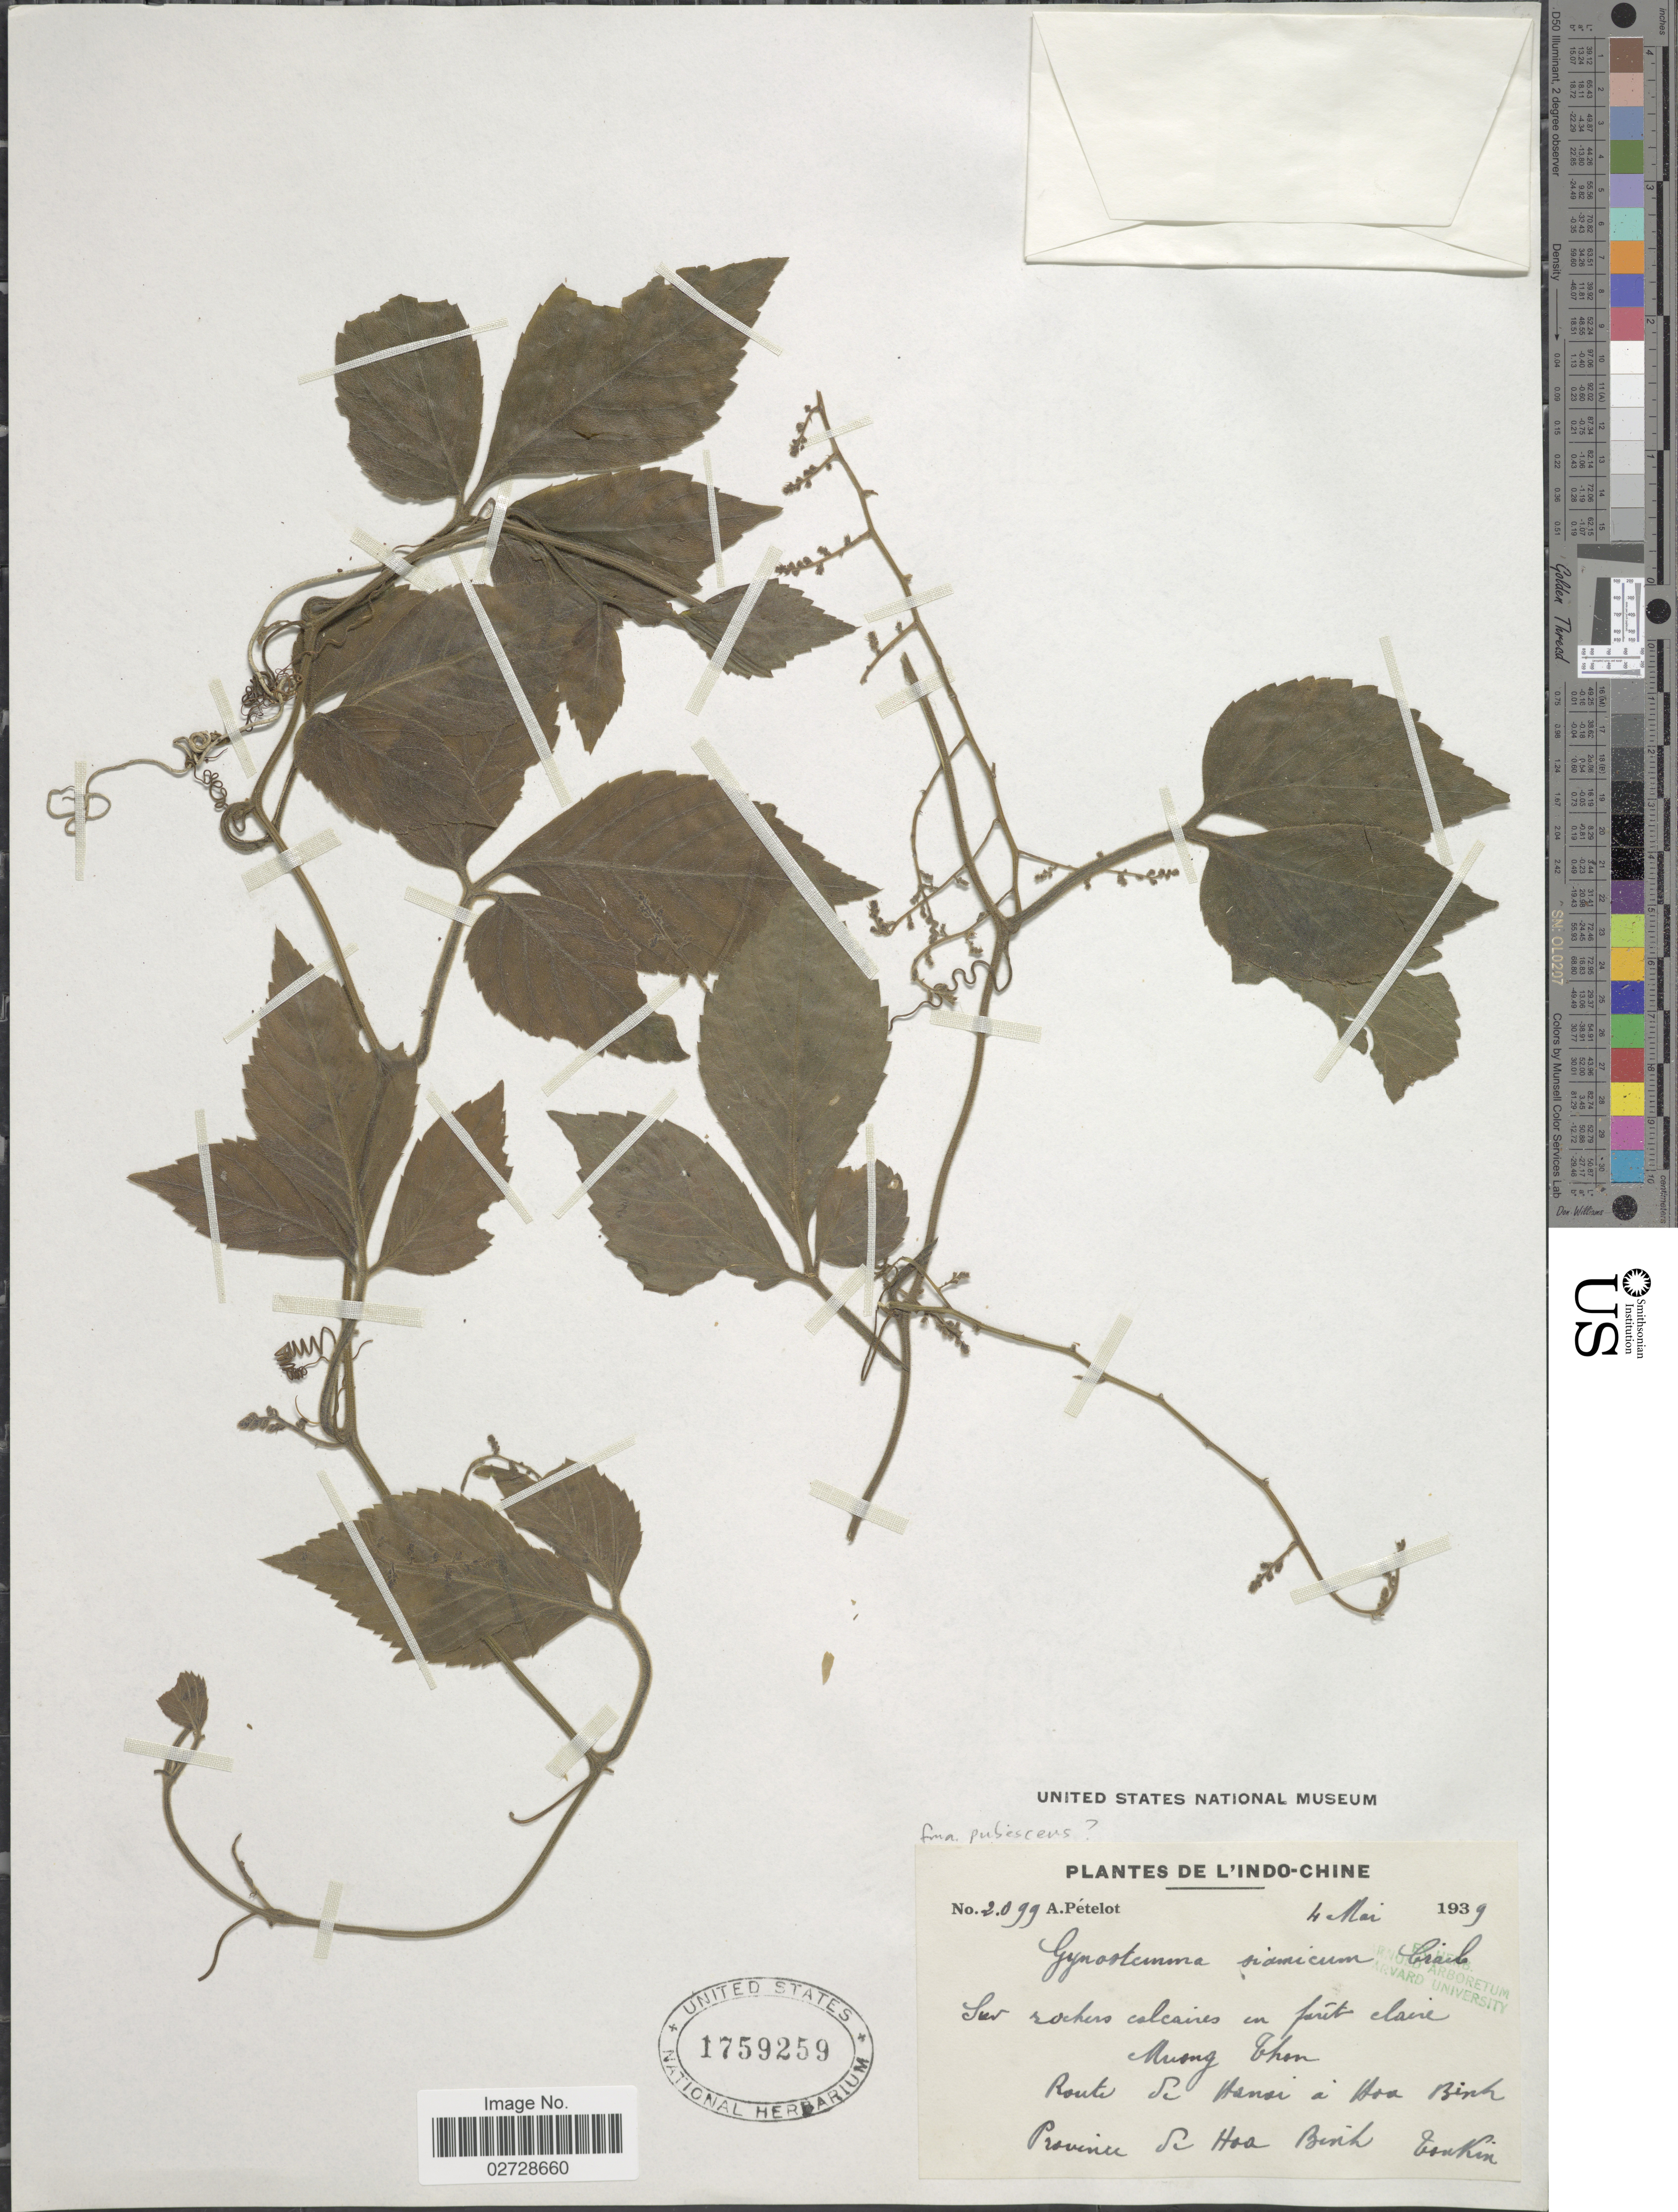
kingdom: Plantae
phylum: Tracheophyta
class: Magnoliopsida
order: Cucurbitales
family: Cucurbitaceae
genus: Gynostemma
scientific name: Gynostemma pentaphyllum f. pubescens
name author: (Gagnep.) W.J. de Wilde & Duyfjes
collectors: A. Petelot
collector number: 2099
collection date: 1939-05-04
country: Vietnam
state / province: Hoa Binh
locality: L'Indo-Chine, sur rochers calcaires in foret claire Muong Thon, Route de Hanoi a Hoa Binh, Province de Hoa Binh, Tonkin [unsure placement]. [interpreted]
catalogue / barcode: US 1759259